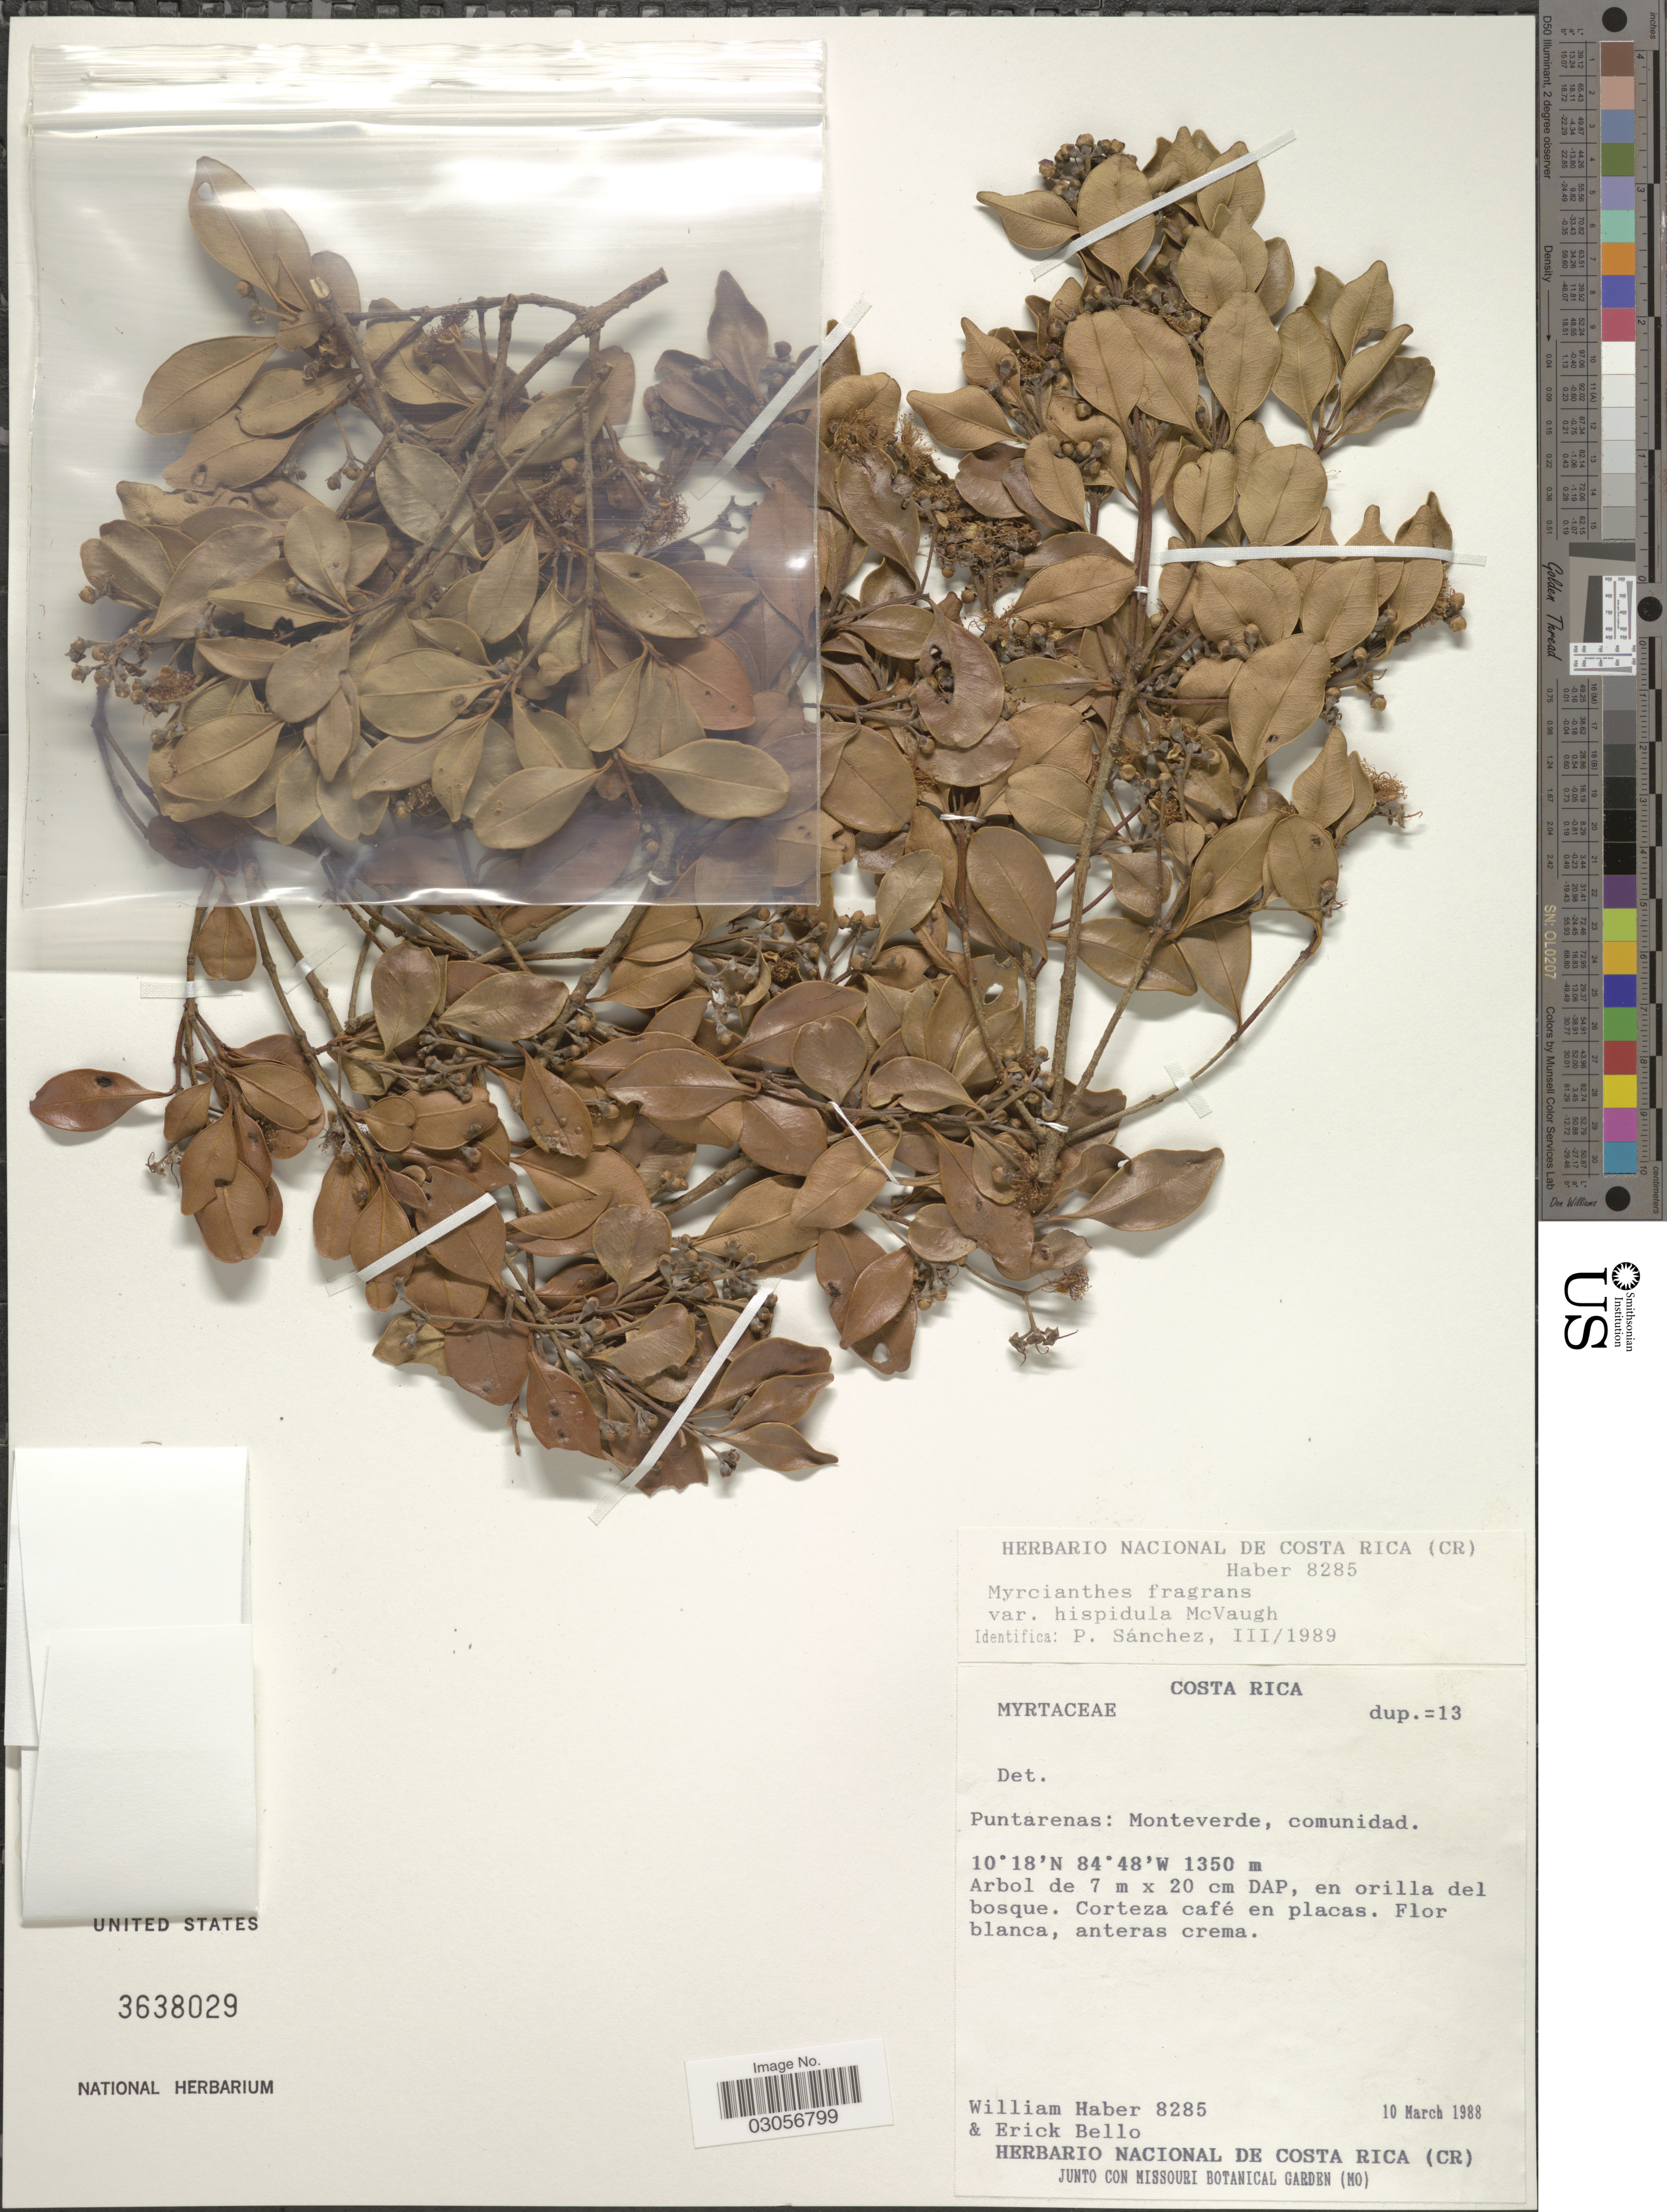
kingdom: Plantae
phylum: Tracheophyta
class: Magnoliopsida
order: Myrtales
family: Myrtaceae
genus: Myrcianthes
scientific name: Myrcianthes fragrans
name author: (Sw.) McVaugh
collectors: W. Haber & E. Bello C.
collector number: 8285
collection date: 1988-03-10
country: Costa Rica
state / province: Puntarenas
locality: Monteverde, comunidad.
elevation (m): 1350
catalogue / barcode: US 3638029